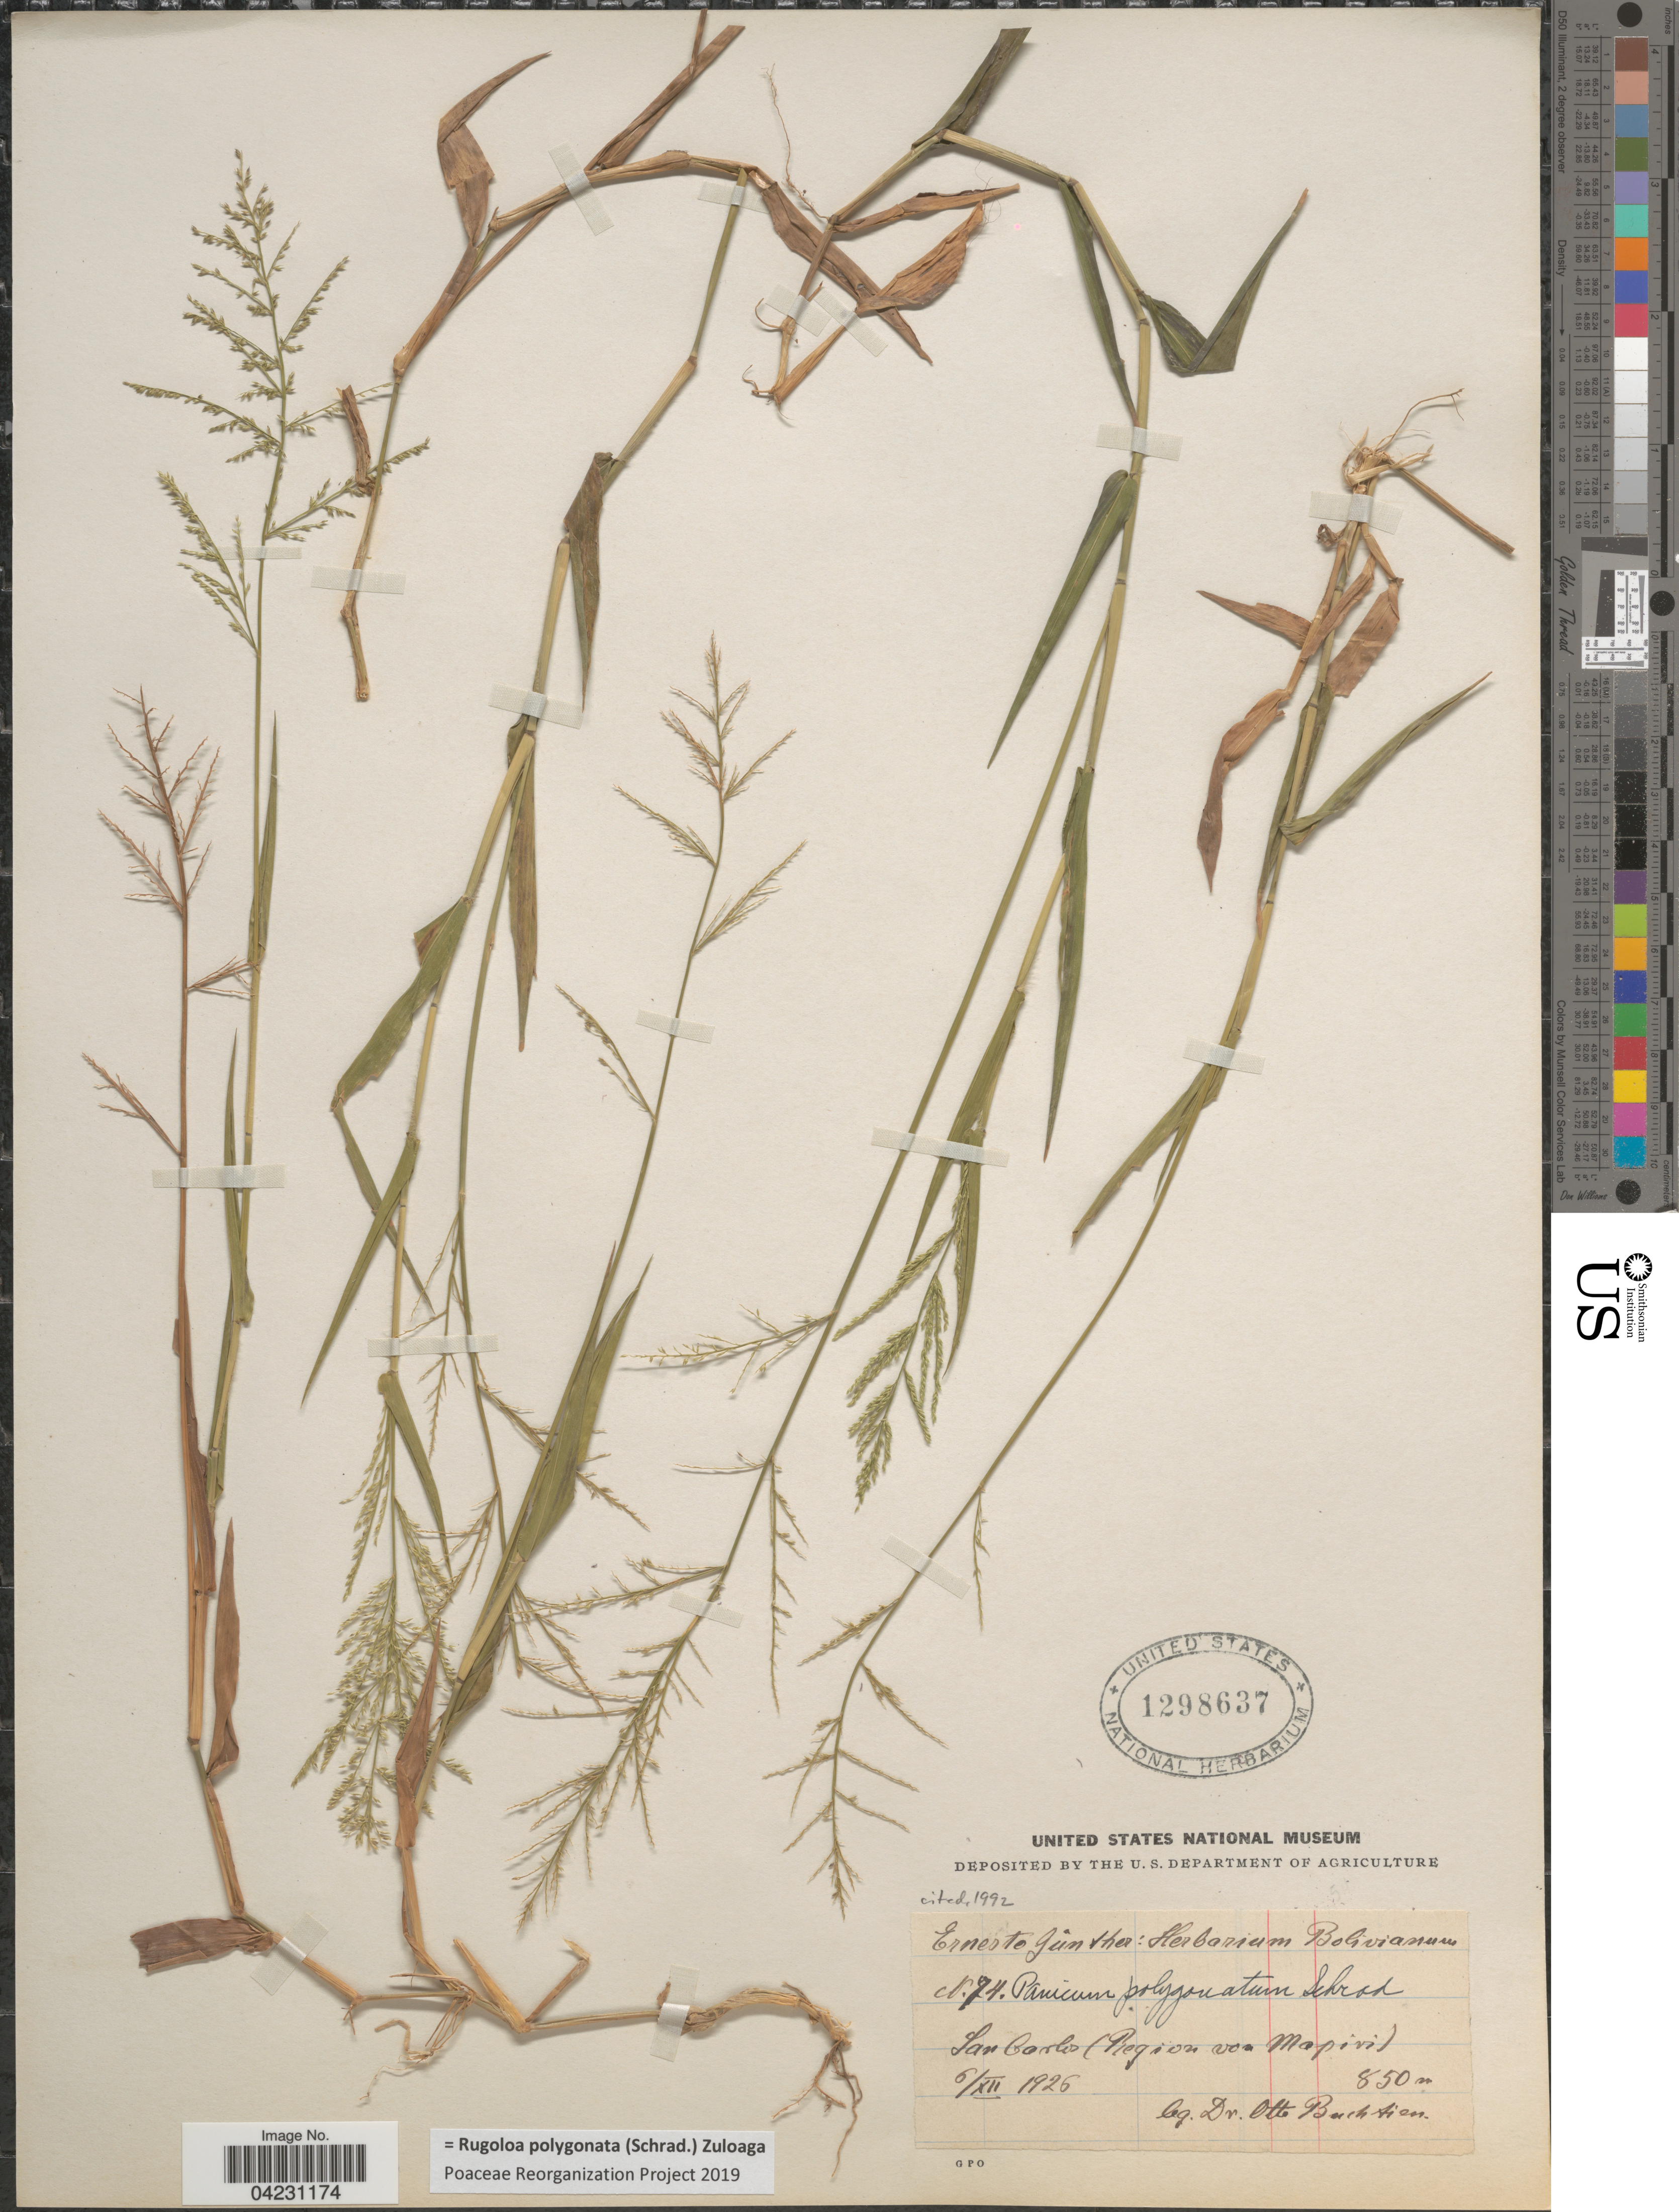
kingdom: Plantae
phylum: Tracheophyta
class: Liliopsida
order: Poales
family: Poaceae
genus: Rugoloa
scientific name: Rugoloa polygonata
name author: (Schrad.) Zuloaga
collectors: O. Buchtien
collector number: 74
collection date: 1926-12-06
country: Bolivia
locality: San Carlos (Region von Mapiri).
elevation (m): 850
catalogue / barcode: US 1298637